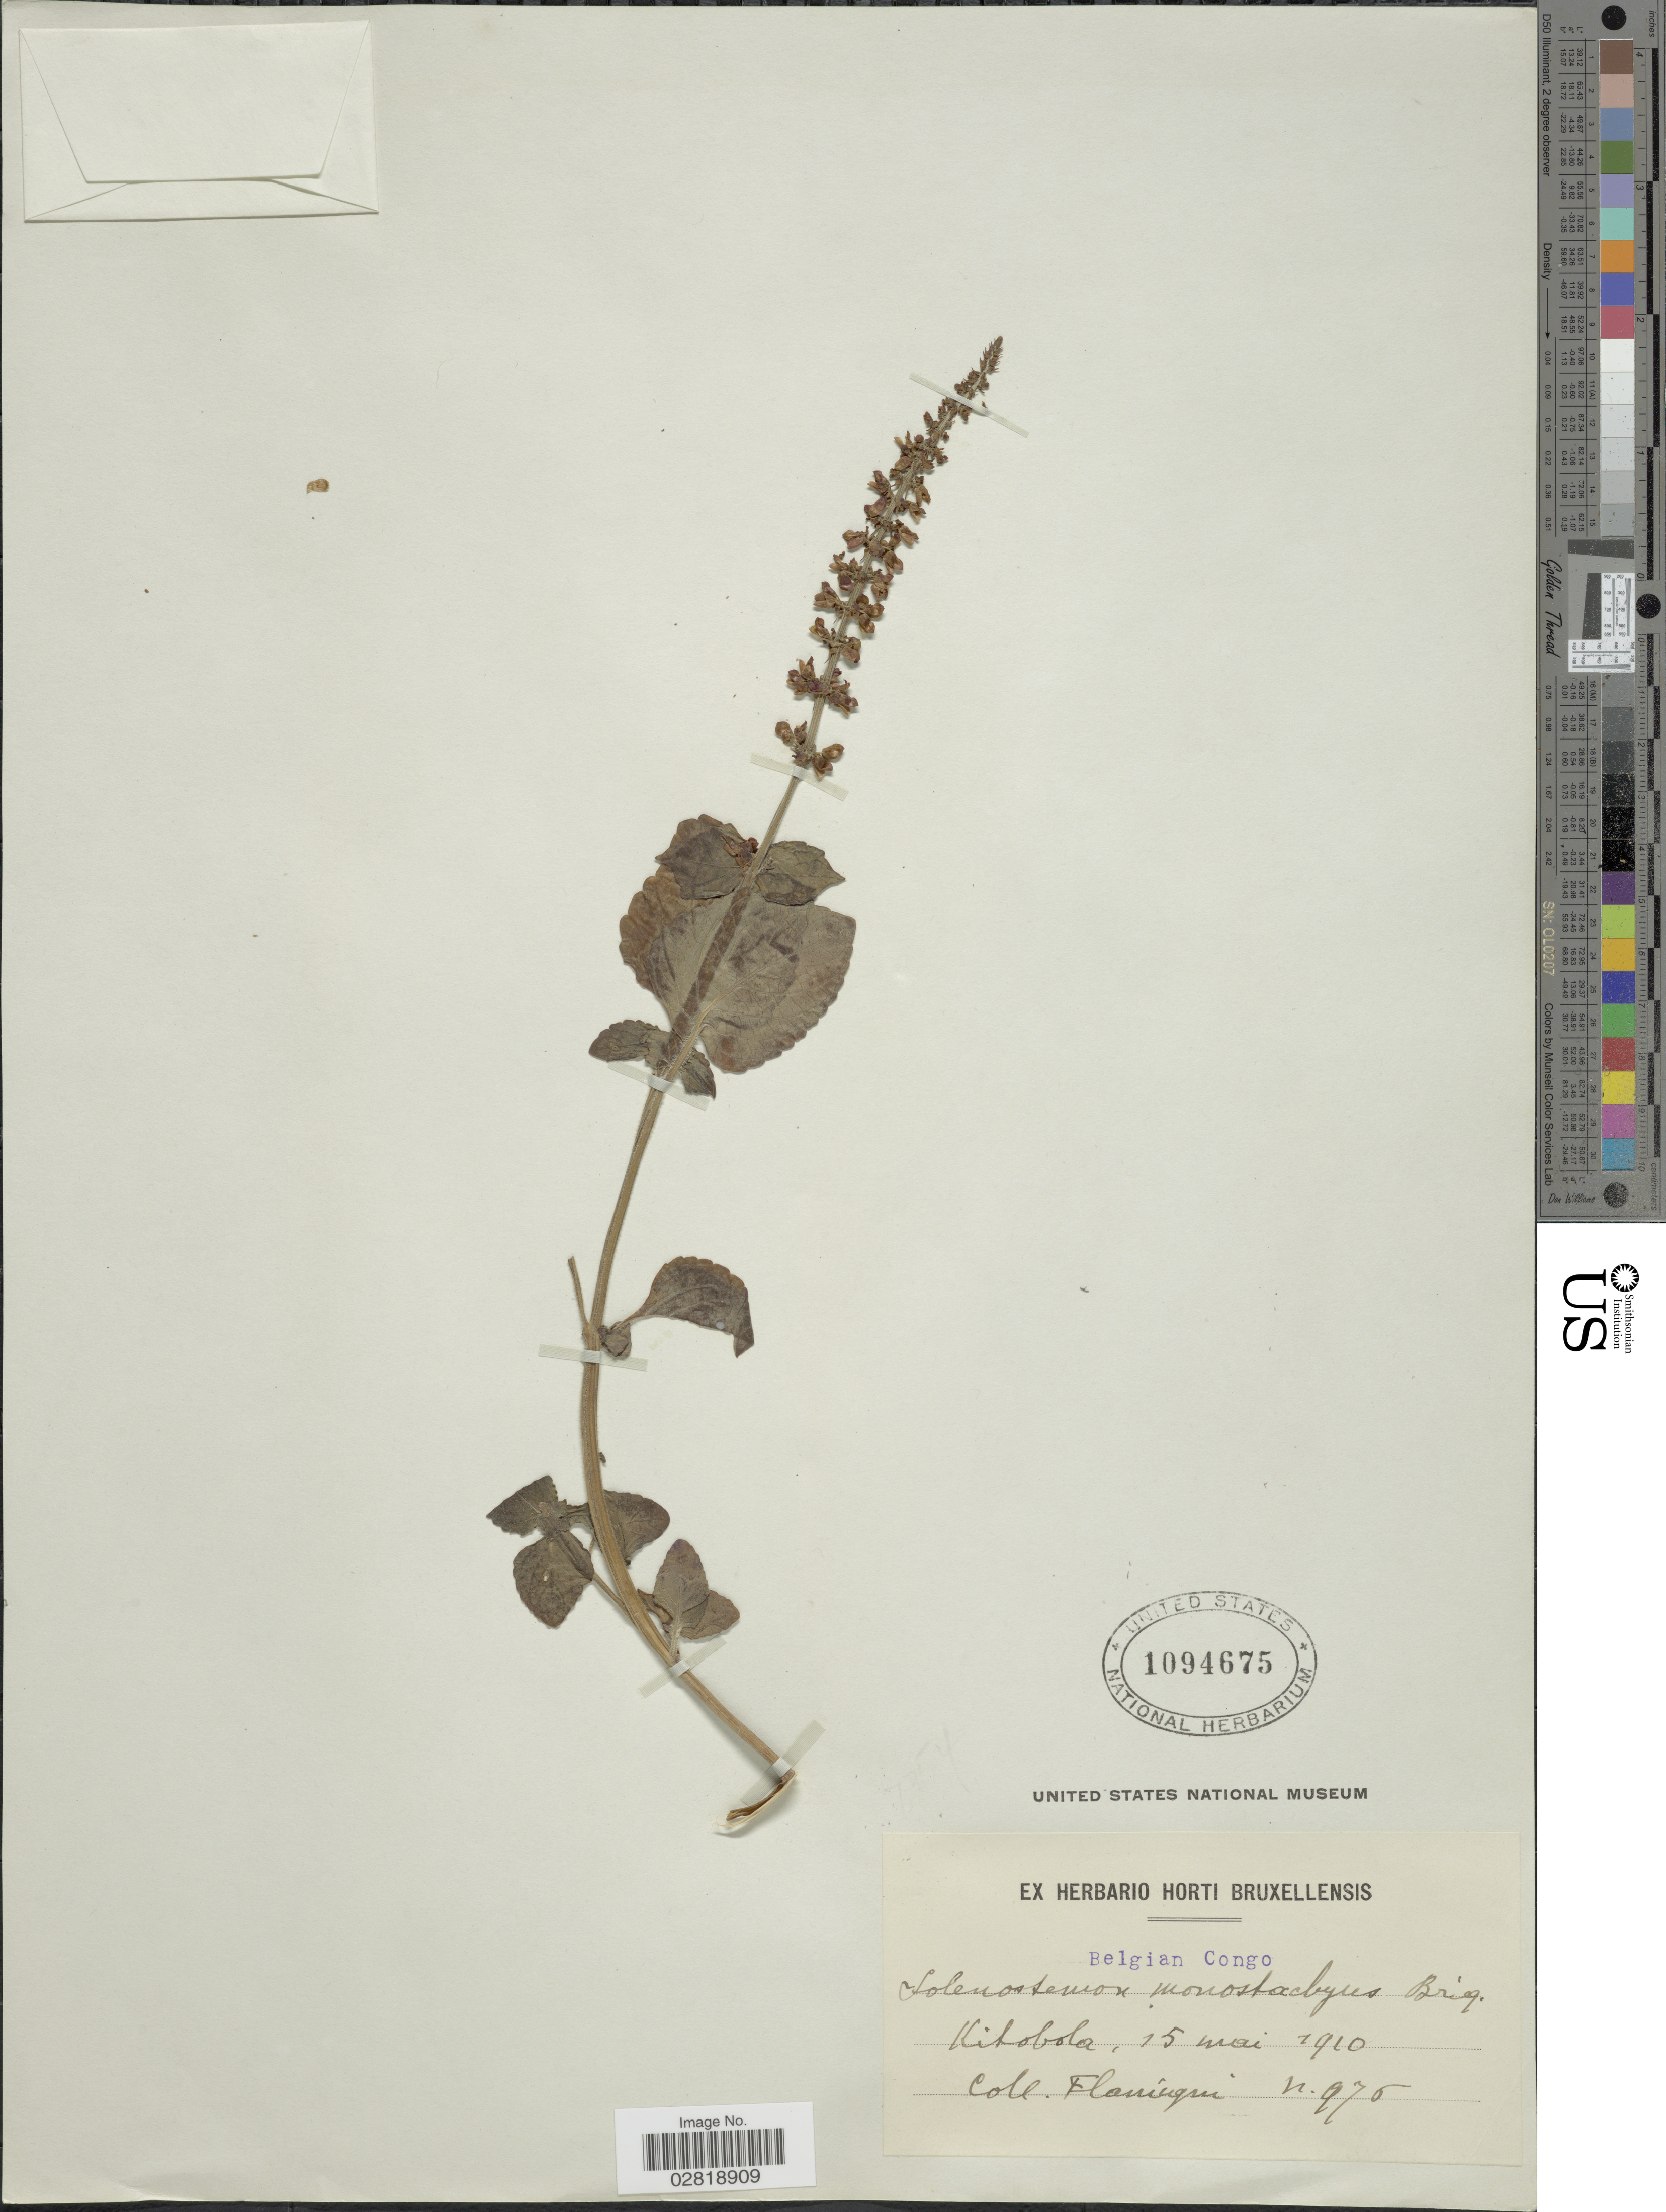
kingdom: Plantae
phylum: Tracheophyta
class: Magnoliopsida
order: Lamiales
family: Lamiaceae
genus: Solenostemon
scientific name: Solenostemon monostachyus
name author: (P. Beauv.) Baker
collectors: -. Flamingni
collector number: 976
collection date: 1910-05-15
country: Congo, Democratic Republic of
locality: Belgian Congo. Kitobola.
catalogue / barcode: US 1094675